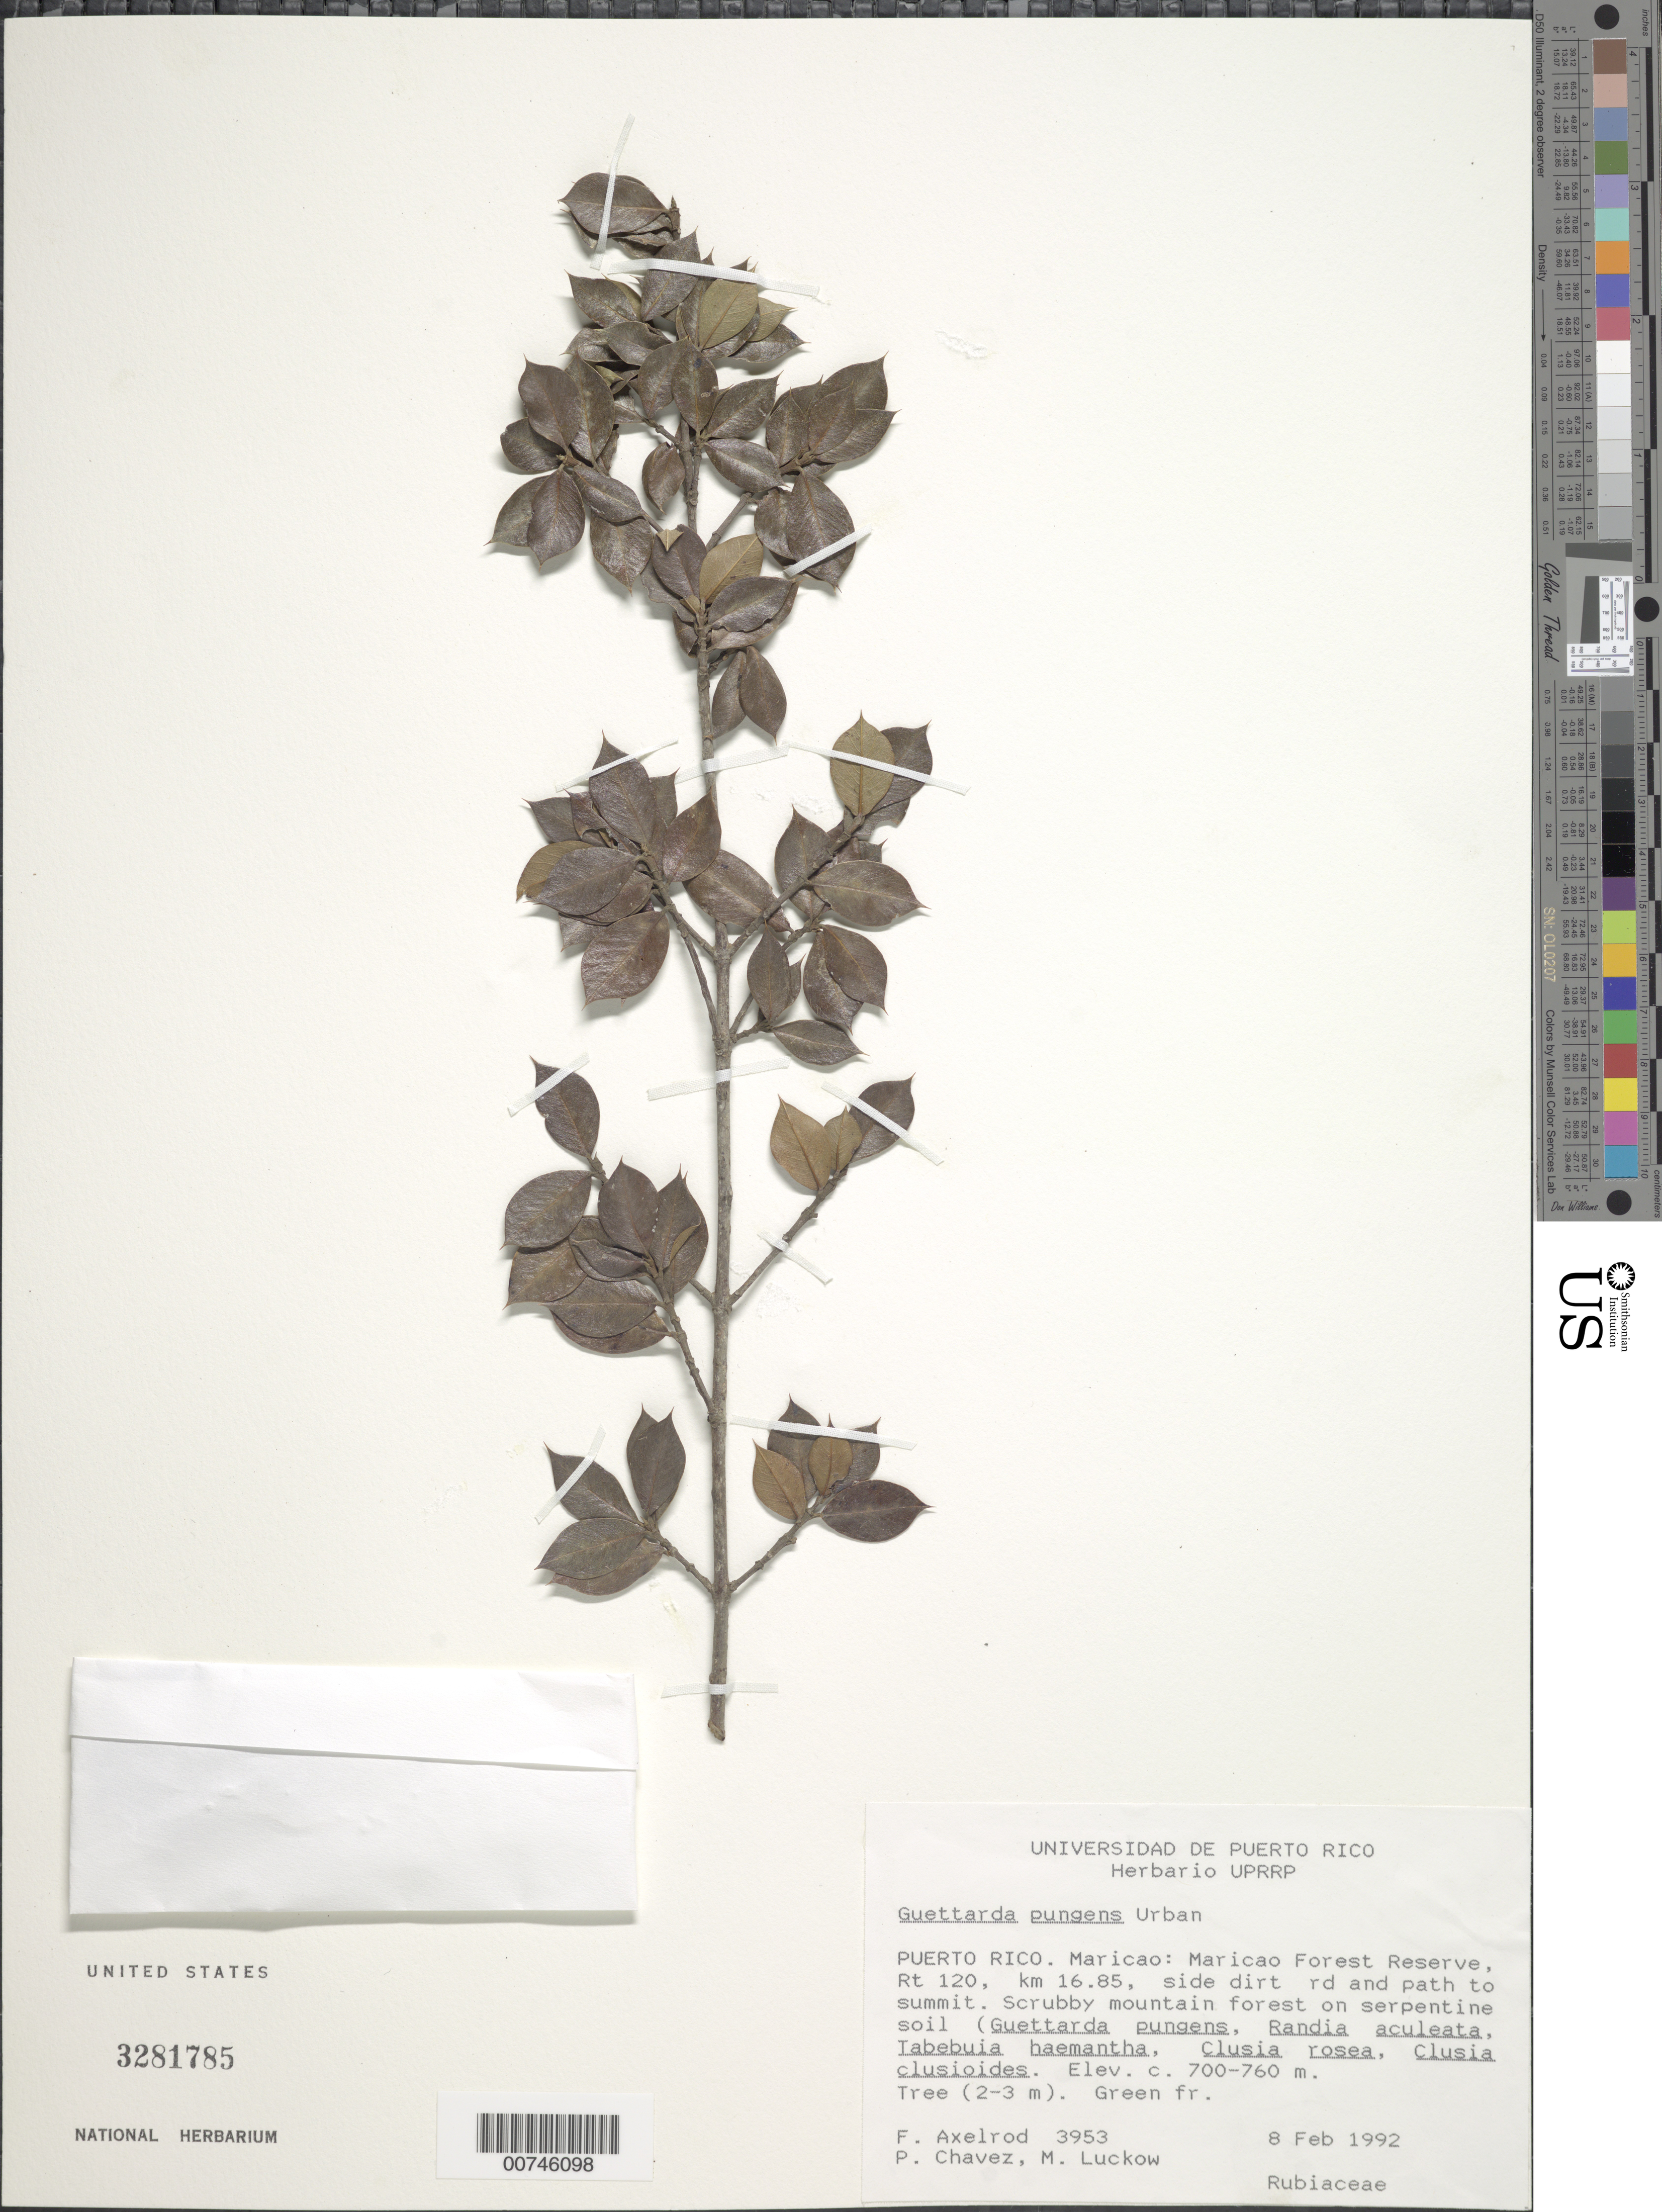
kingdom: Plantae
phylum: Tracheophyta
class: Magnoliopsida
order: Gentianales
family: Rubiaceae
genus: Guettarda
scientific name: Guettarda pungens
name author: Urb.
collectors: F. S. Axelrod, P. Chavez & M. A. Luckow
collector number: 3953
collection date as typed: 08 Feb 1992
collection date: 1992-02-08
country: Puerto Rico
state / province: Maricao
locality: Maricao Forest Reserve, Rt 120, km 16.85, side dirt Rd and path to summit.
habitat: Scrubby mountain forest on serpentine soil Guettarda pungens, Randia aculeata, Tabebuia haemantha, Clusia rosea C. clusioides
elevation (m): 700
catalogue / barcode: US 3281785